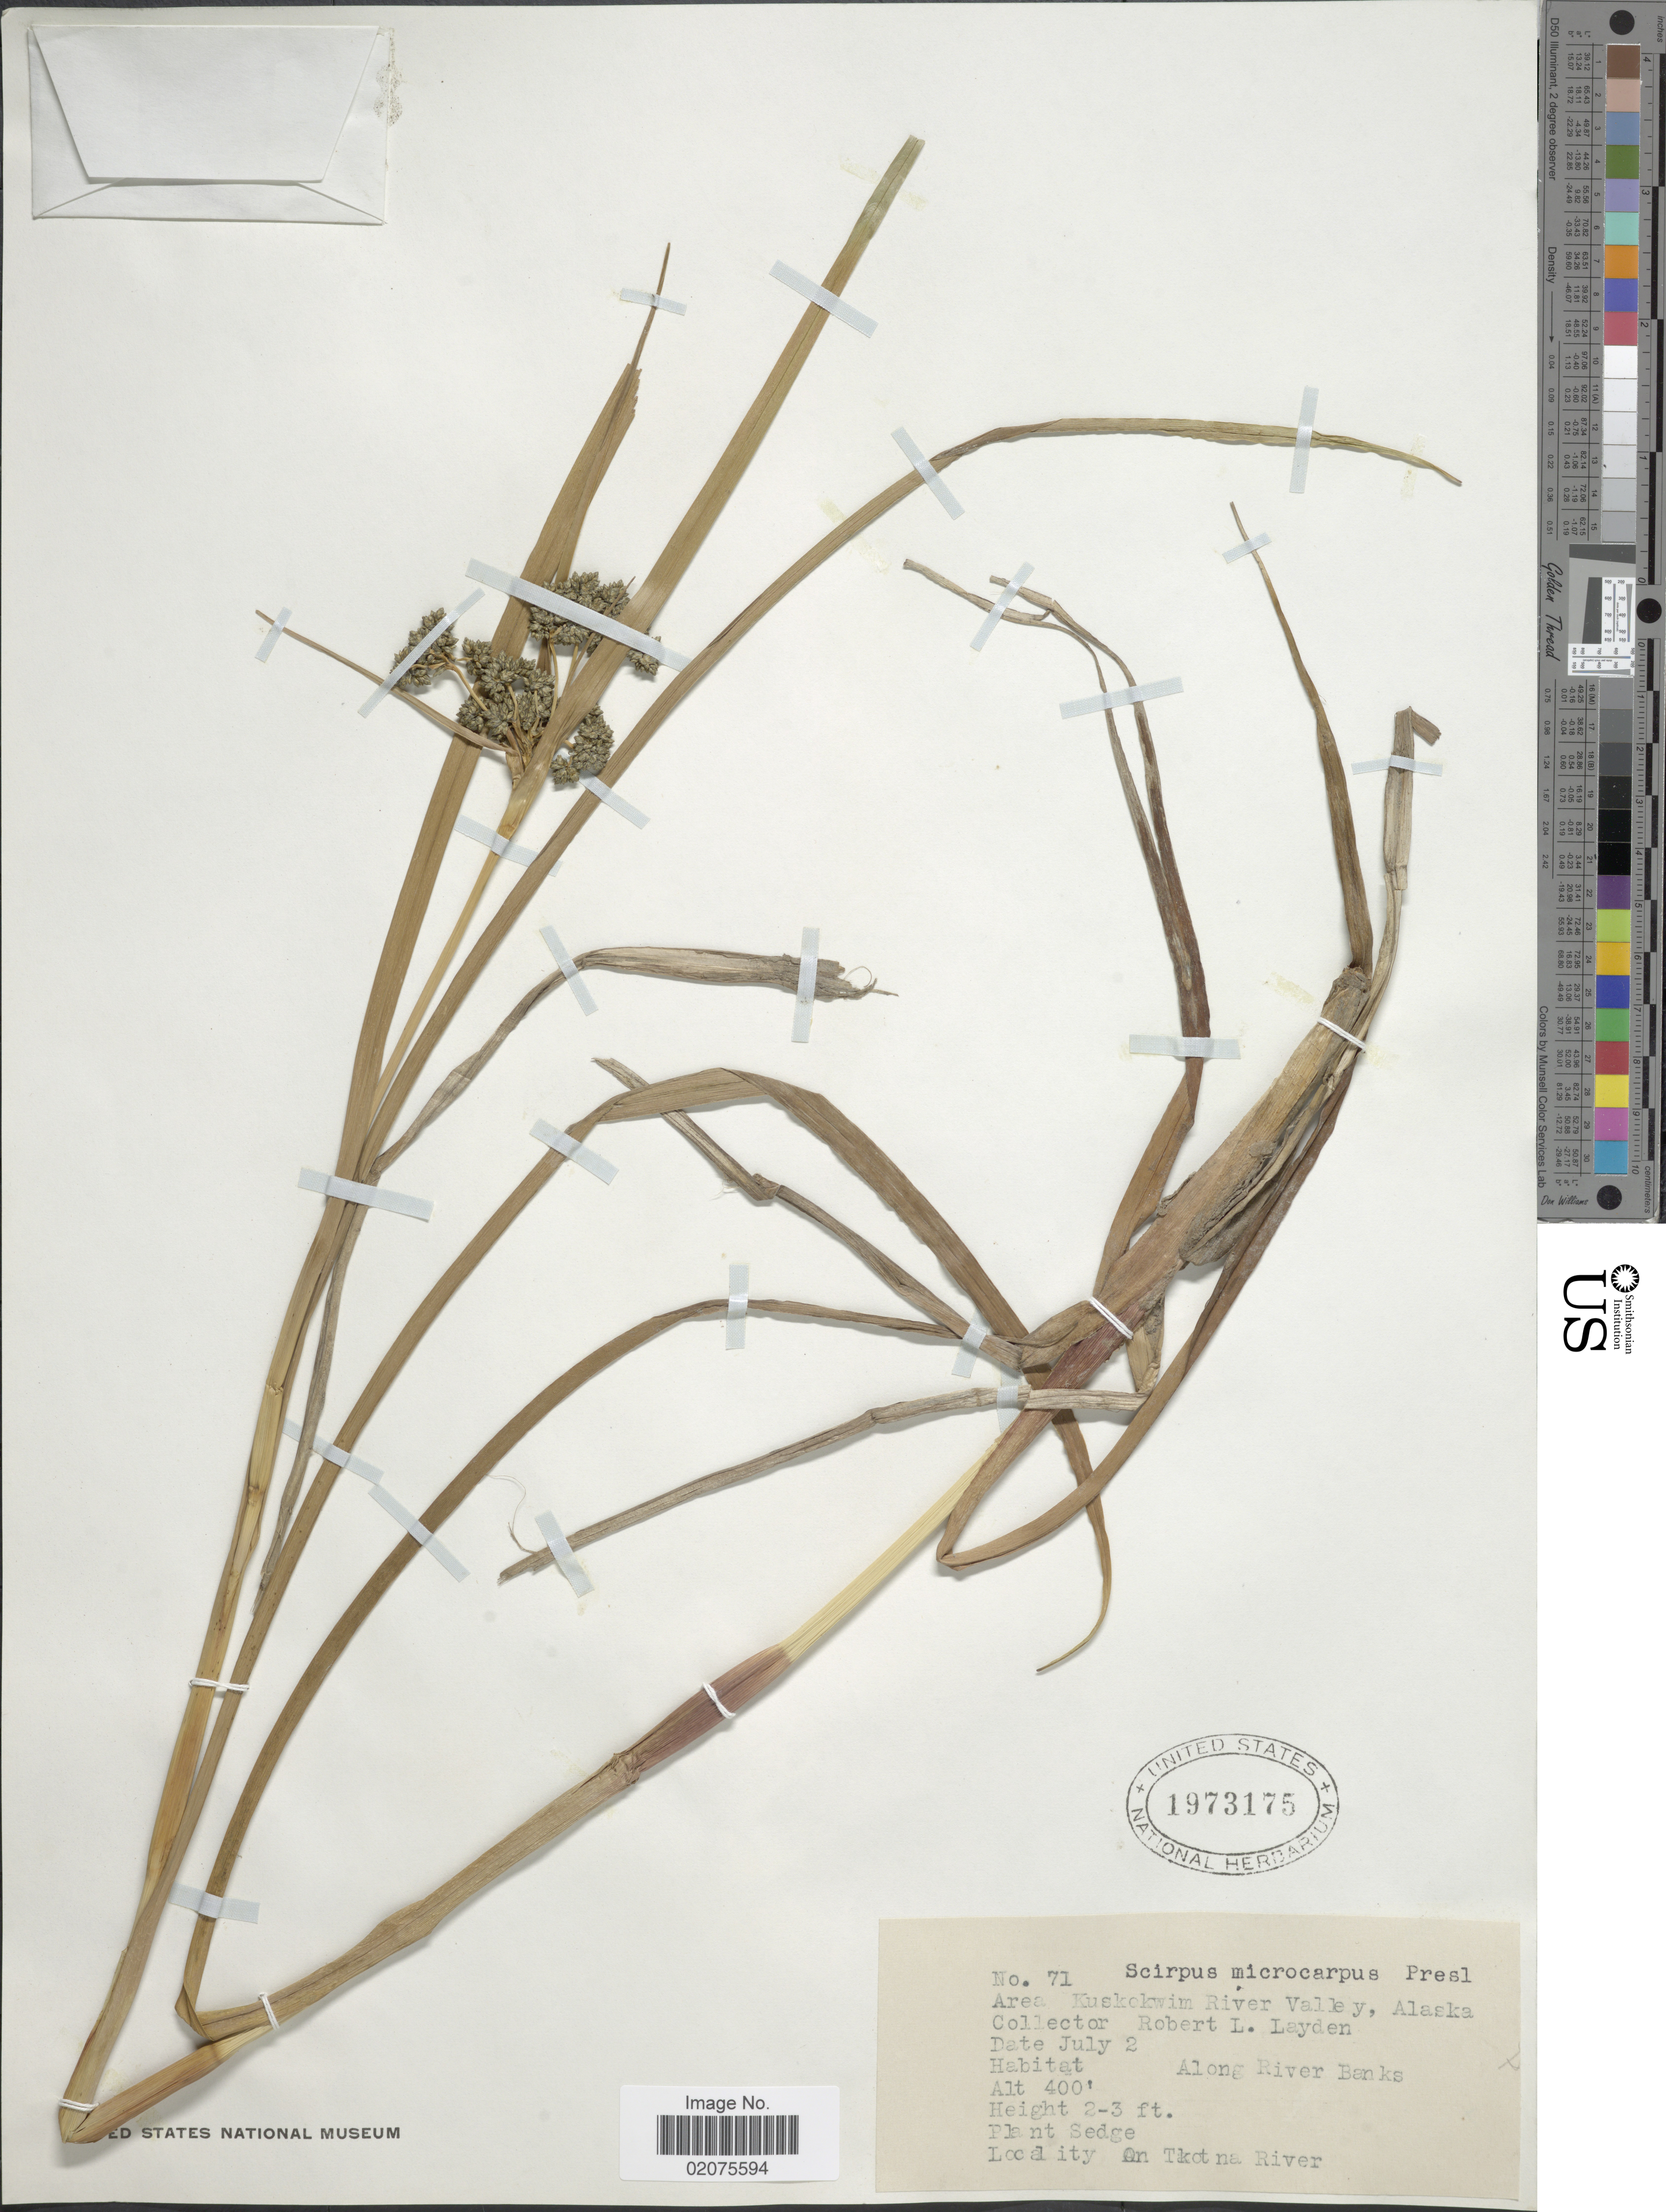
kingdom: Plantae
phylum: Tracheophyta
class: Liliopsida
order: Poales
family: Cyperaceae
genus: Scirpus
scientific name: Scirpus microcarpus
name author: J. Presl & C. Presl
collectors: R. Layden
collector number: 71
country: United States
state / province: Alaska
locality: Area Kuskokwim River Valley. Along river banks. On Takotna River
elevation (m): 122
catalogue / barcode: US 1973175